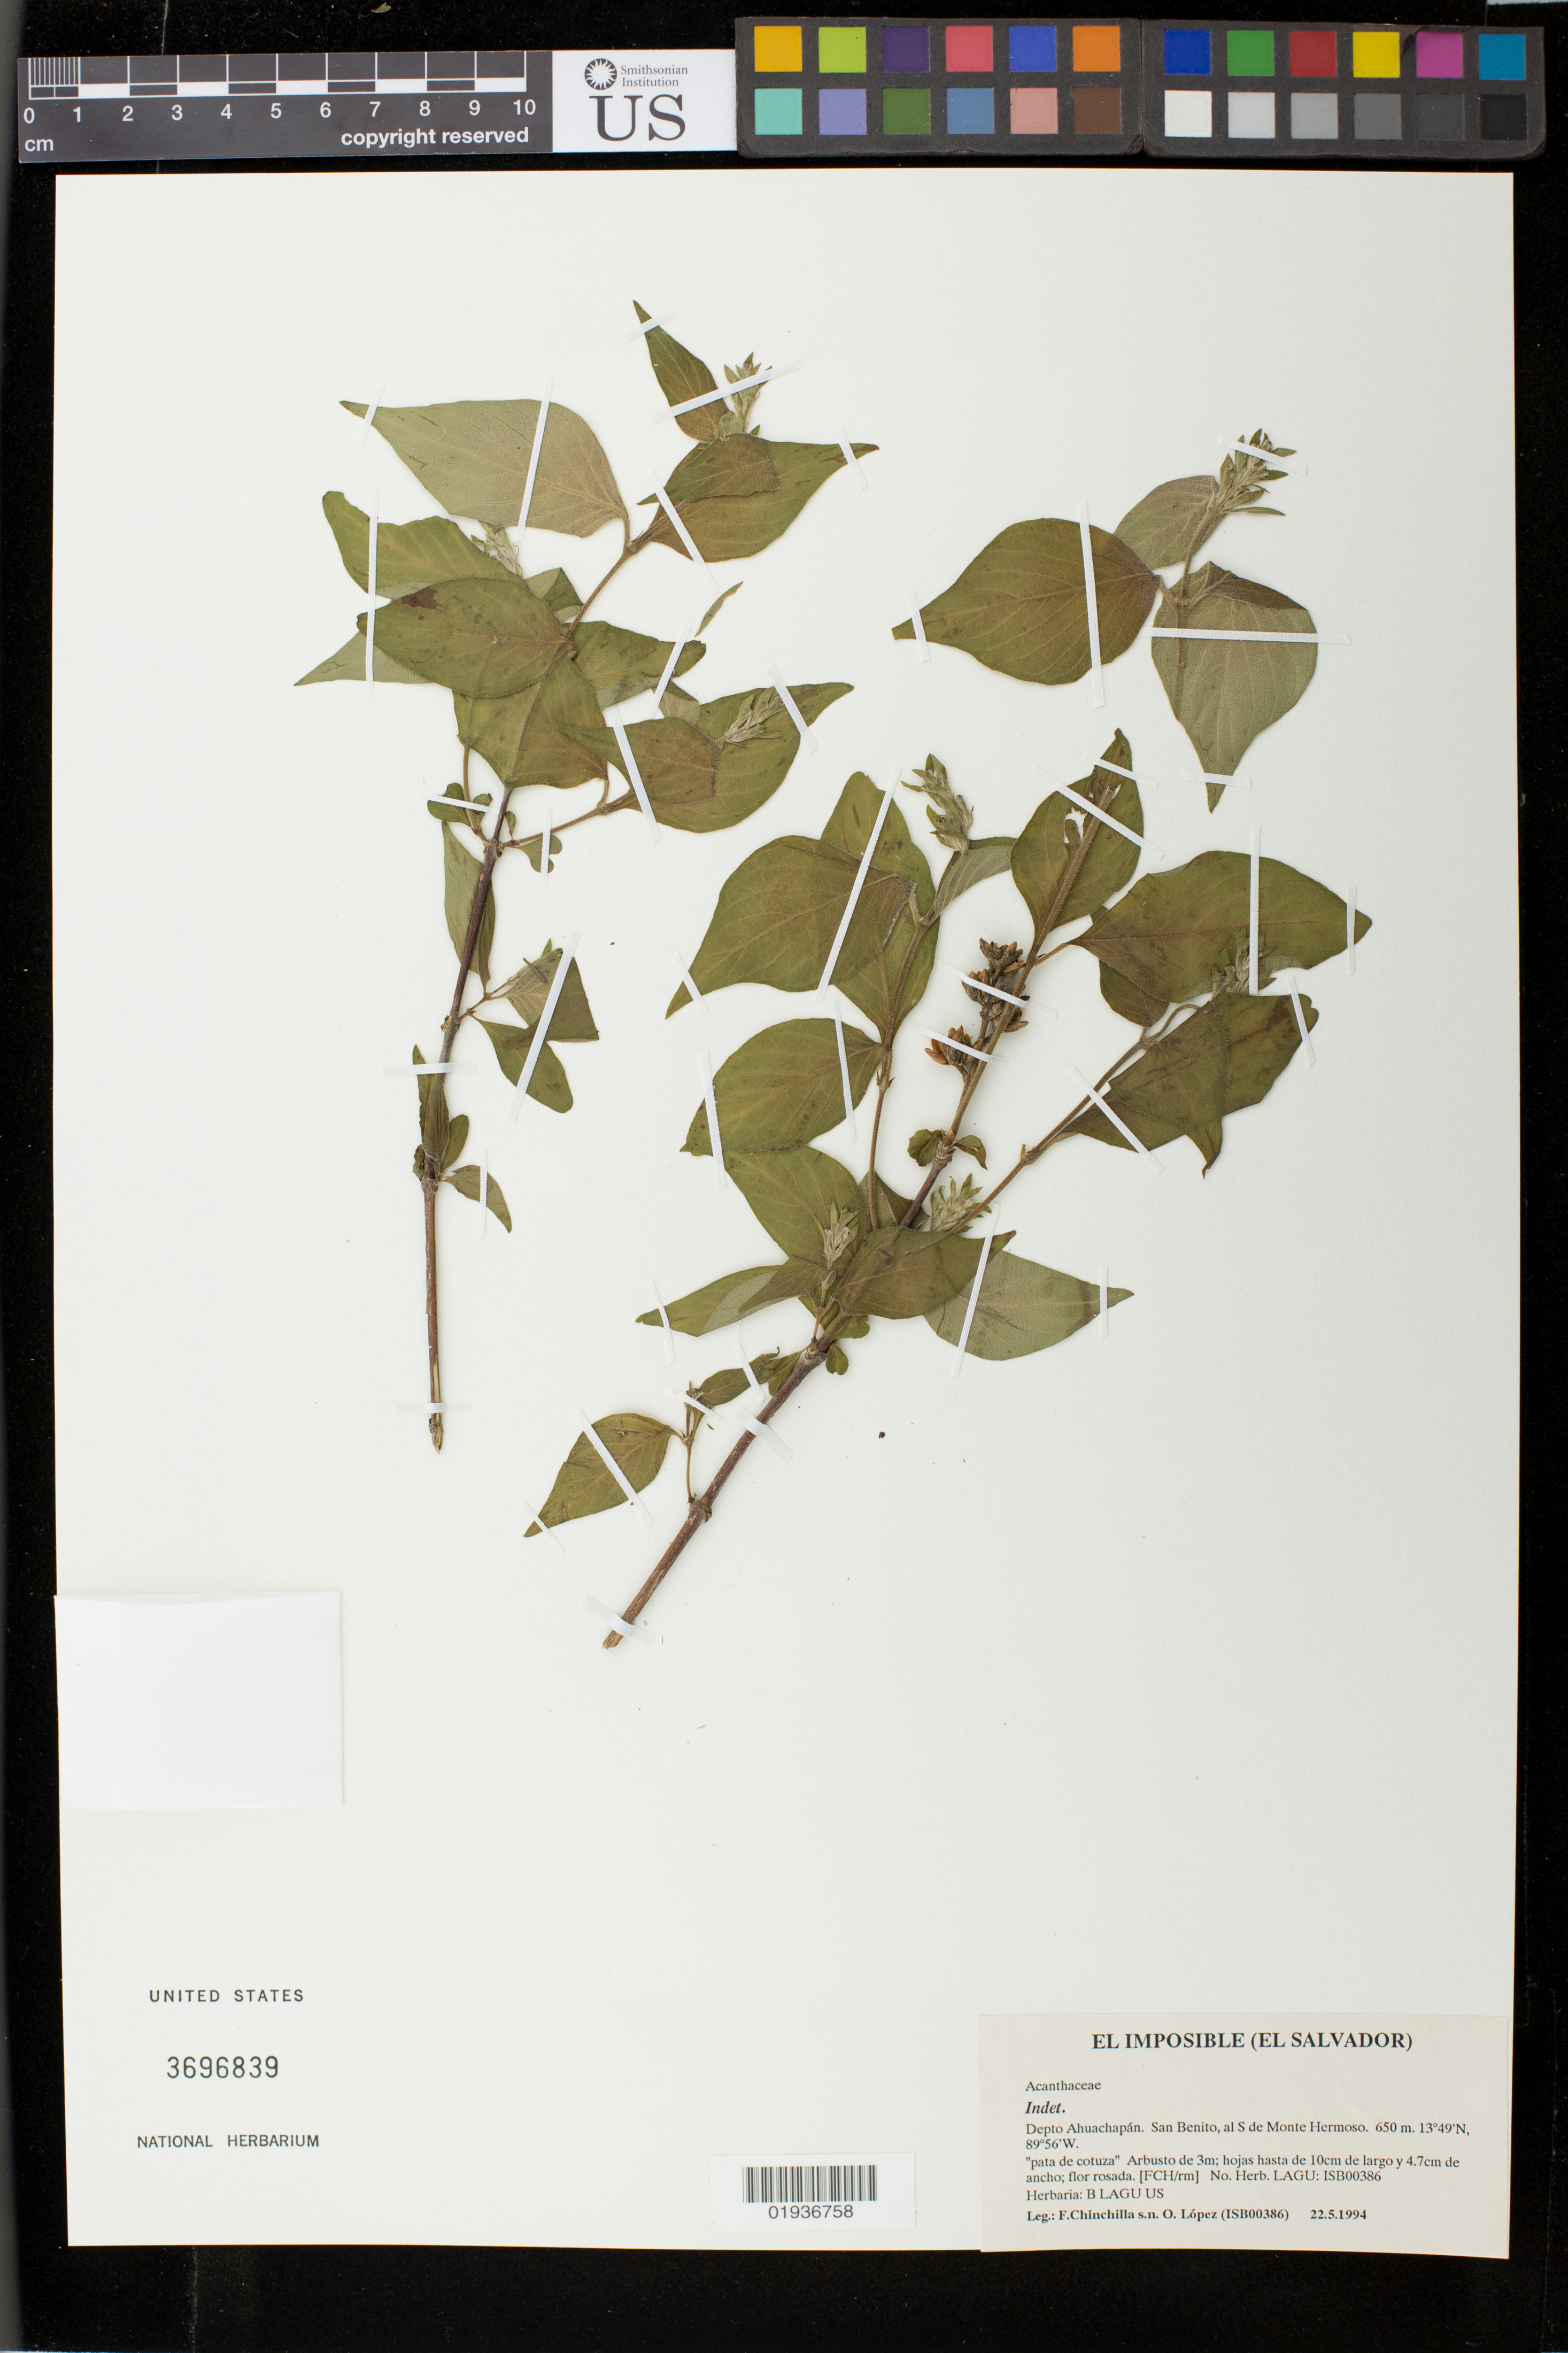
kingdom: Plantae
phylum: Tracheophyta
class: Magnoliopsida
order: Lamiales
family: Acanthaceae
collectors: F. Chinchilla & O. Lopez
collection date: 1994-05-22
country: El Salvador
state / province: Ahuachapan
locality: San Benito, al S de Monte Hermoso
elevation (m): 650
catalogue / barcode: US 3696839